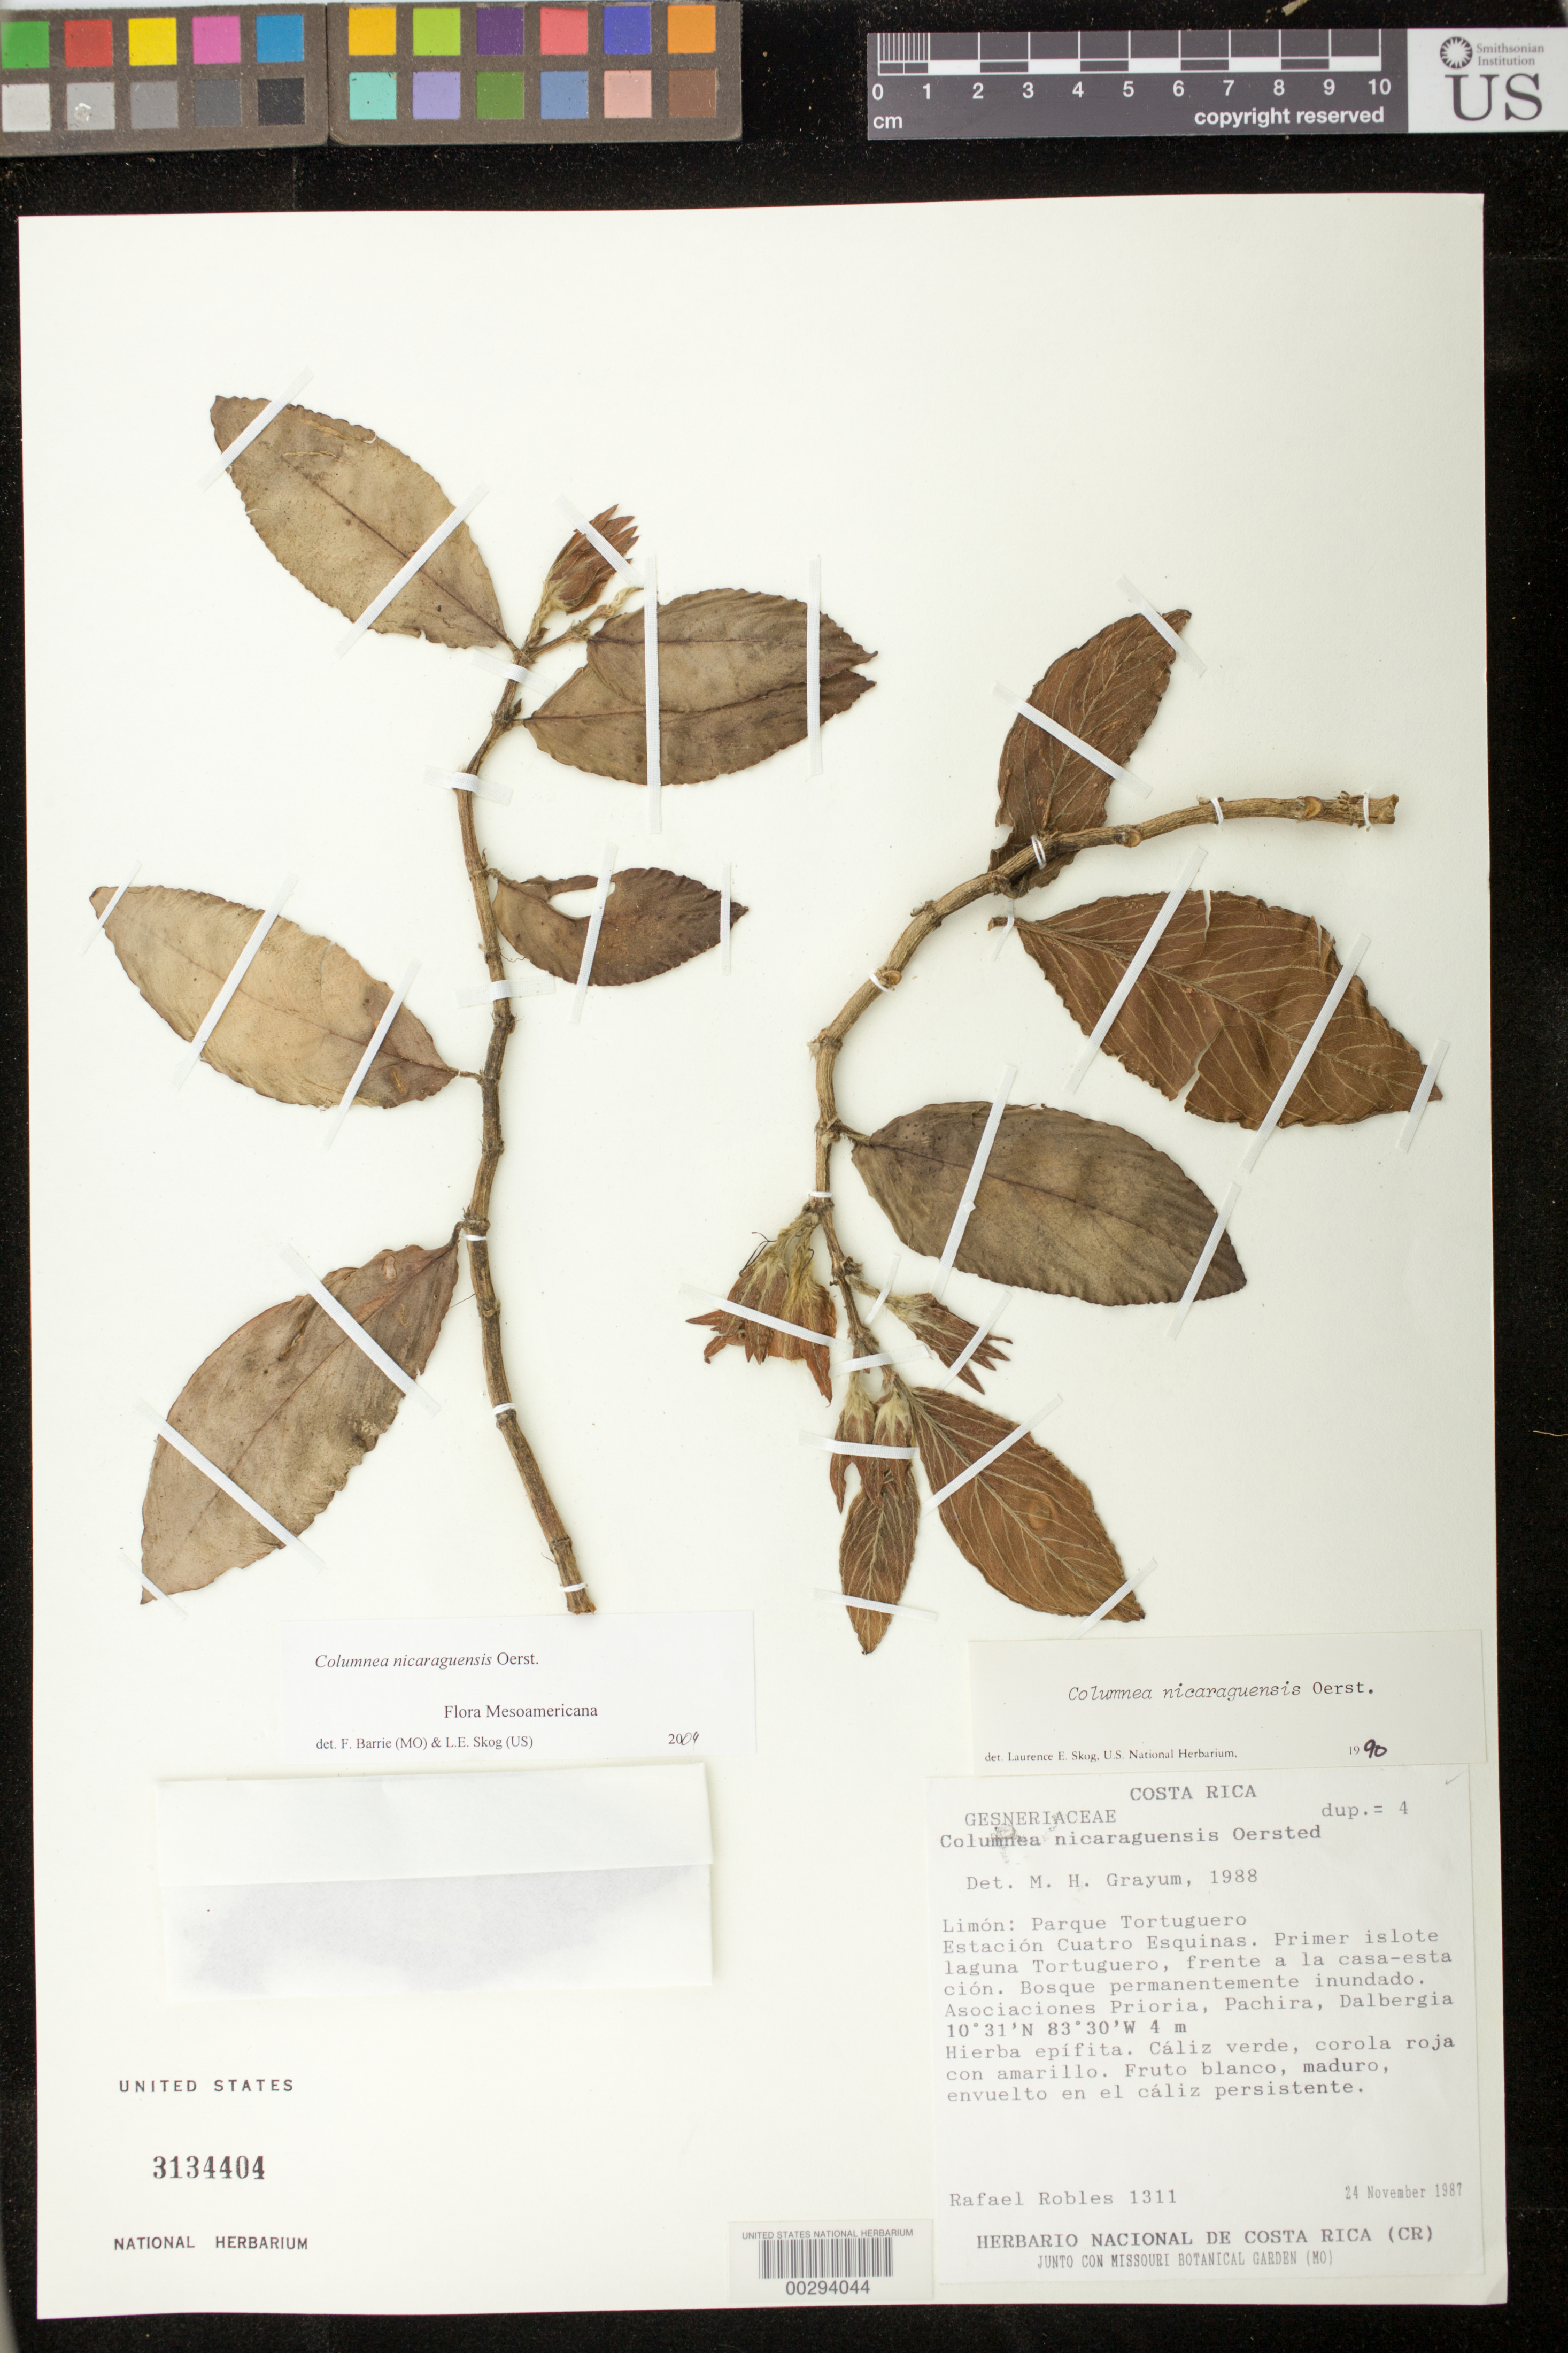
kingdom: Plantae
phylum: Tracheophyta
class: Magnoliopsida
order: Lamiales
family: Gesneriaceae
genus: Columnea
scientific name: Columnea nicaraguensis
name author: Oerst.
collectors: R. Robles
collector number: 1311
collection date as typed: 24 Nov 1987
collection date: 1987-11-24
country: Costa Rica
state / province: Limón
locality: Parque Tortuguero, Estacion Cuatro Esquinas. Primer islote laguna Tortuguero, frente a la casa-esta cion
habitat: Bosque permanentemente inundado. Asociaciones Prioria, Pachira, Dalbergia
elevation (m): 4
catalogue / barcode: US 3134404